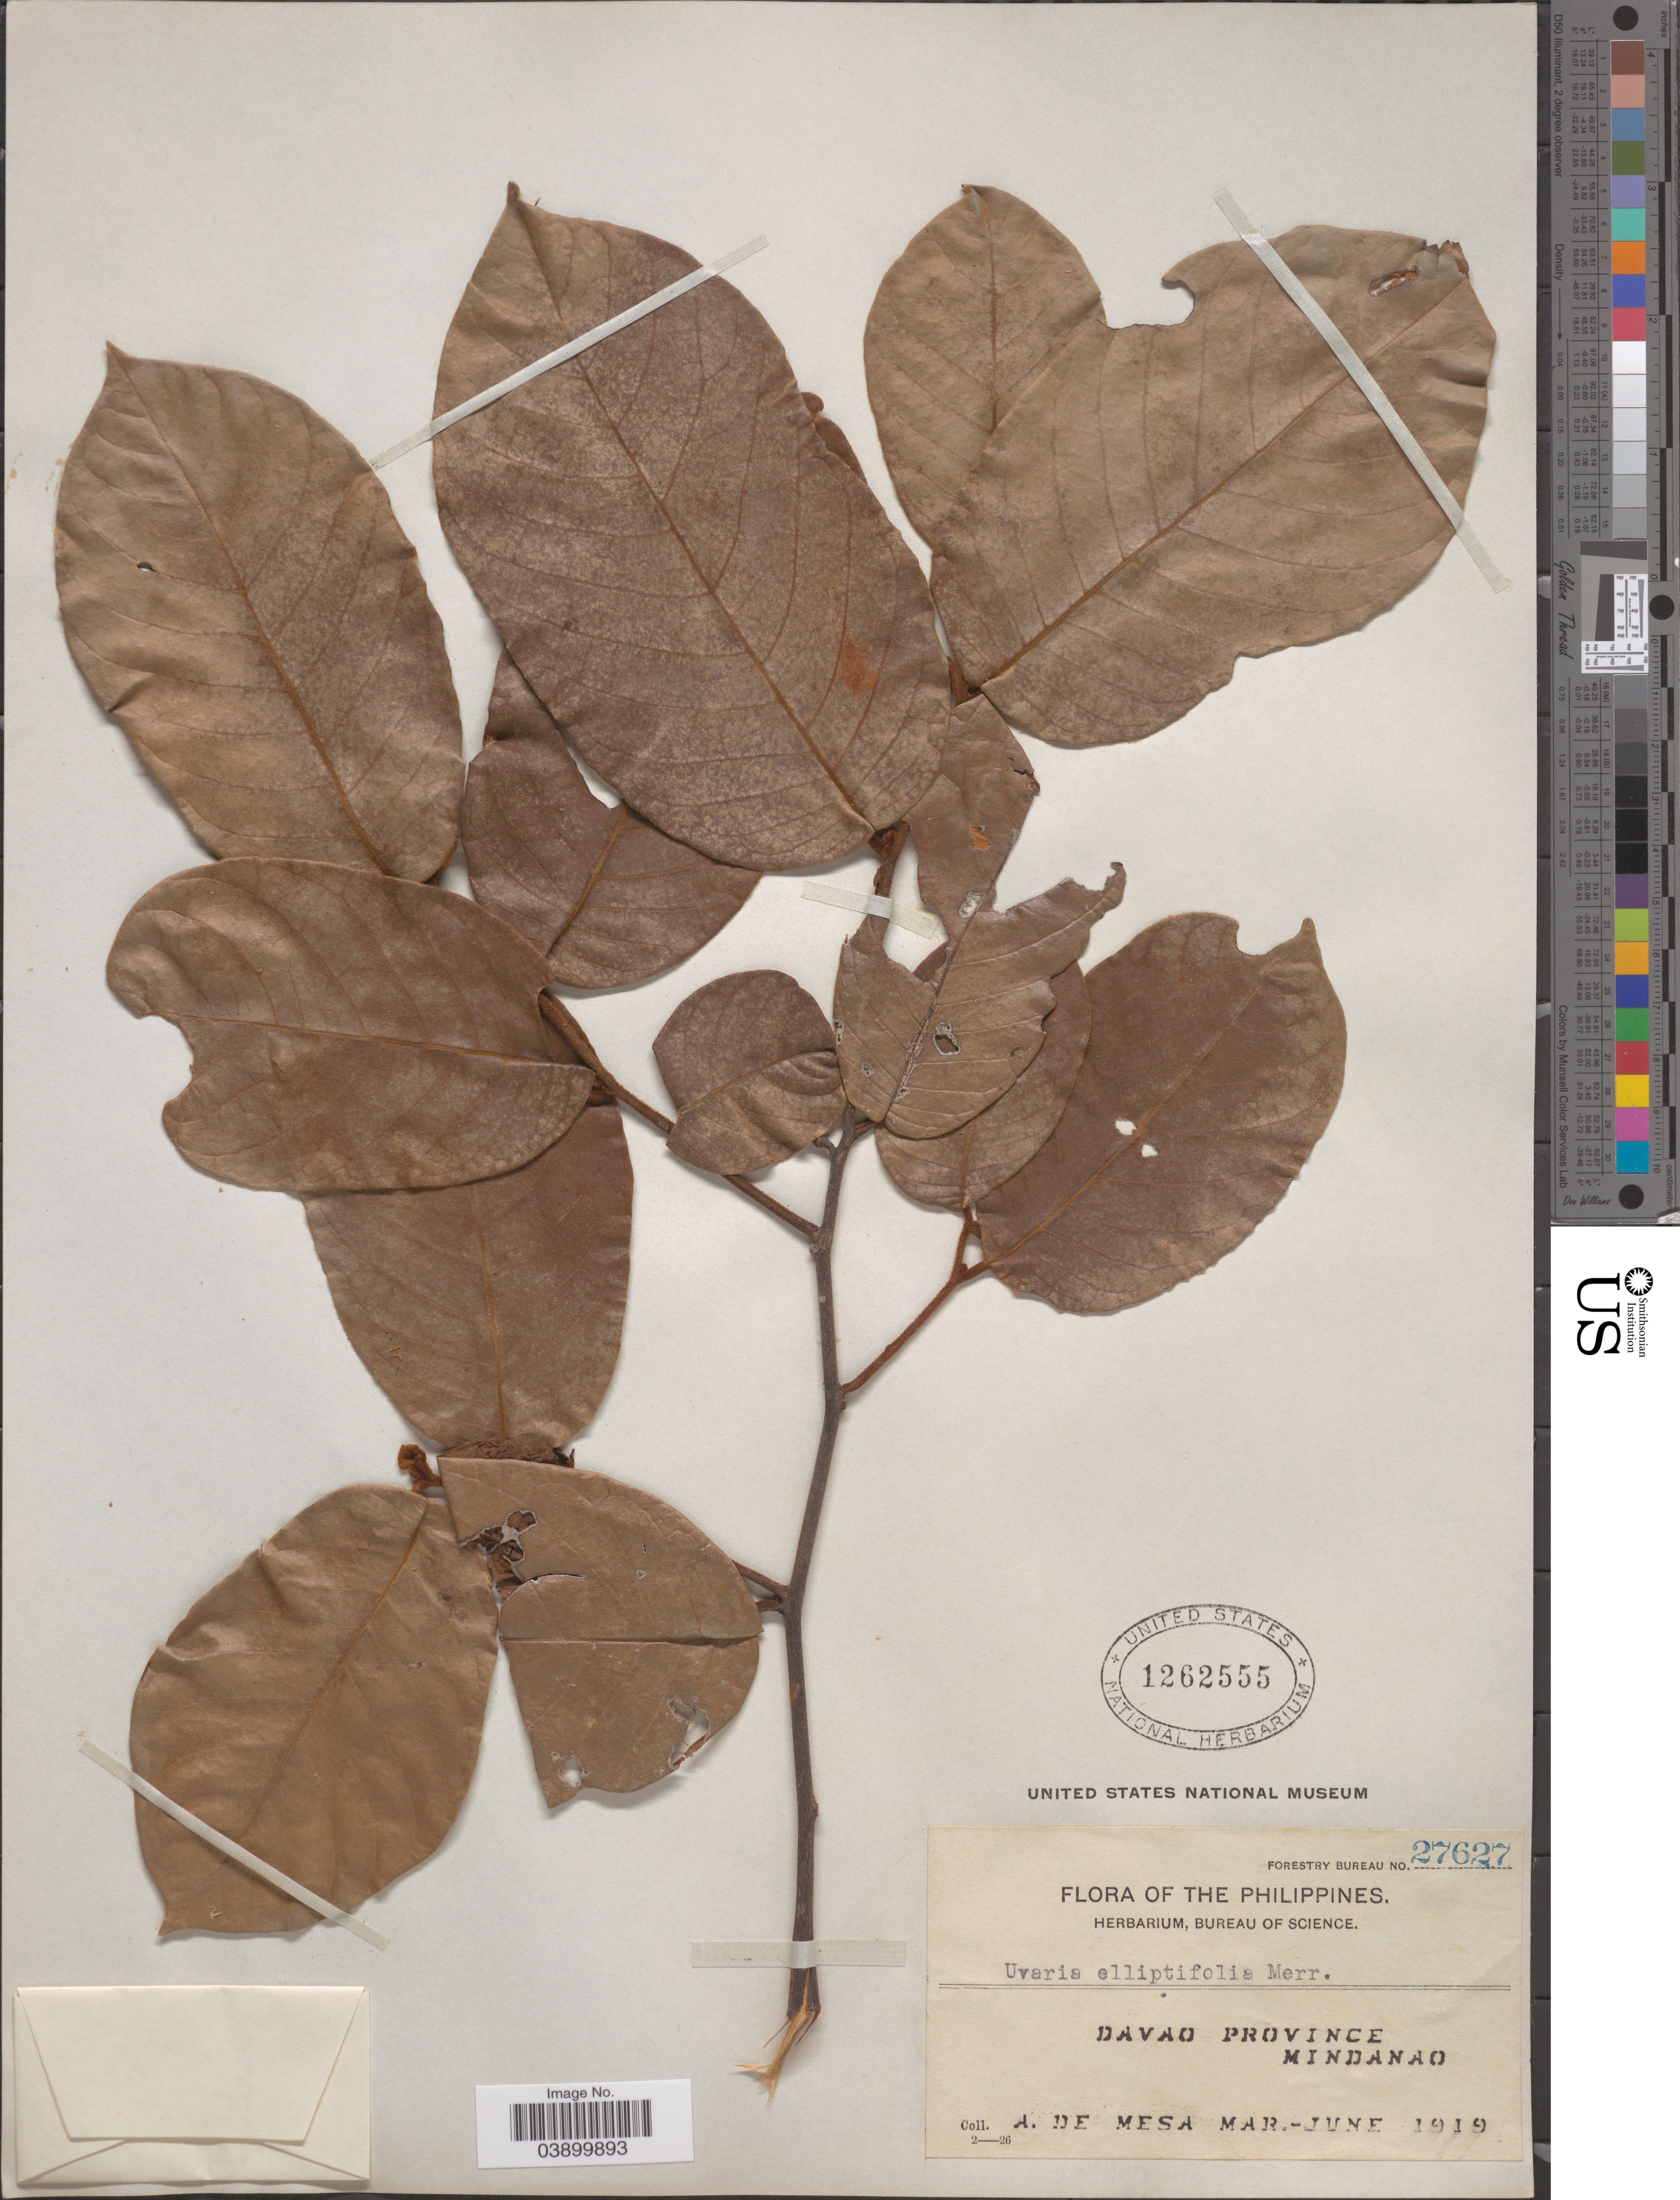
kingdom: Plantae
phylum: Tracheophyta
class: Magnoliopsida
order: Magnoliales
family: Annonaceae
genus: Uvaria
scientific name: Uvaria elliptifolia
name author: Merr.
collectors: A. De Mesa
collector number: Forestry Bureau 27627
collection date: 1919-03/1919-06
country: Philippines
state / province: Davao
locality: Mindanao.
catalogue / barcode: US 1262555